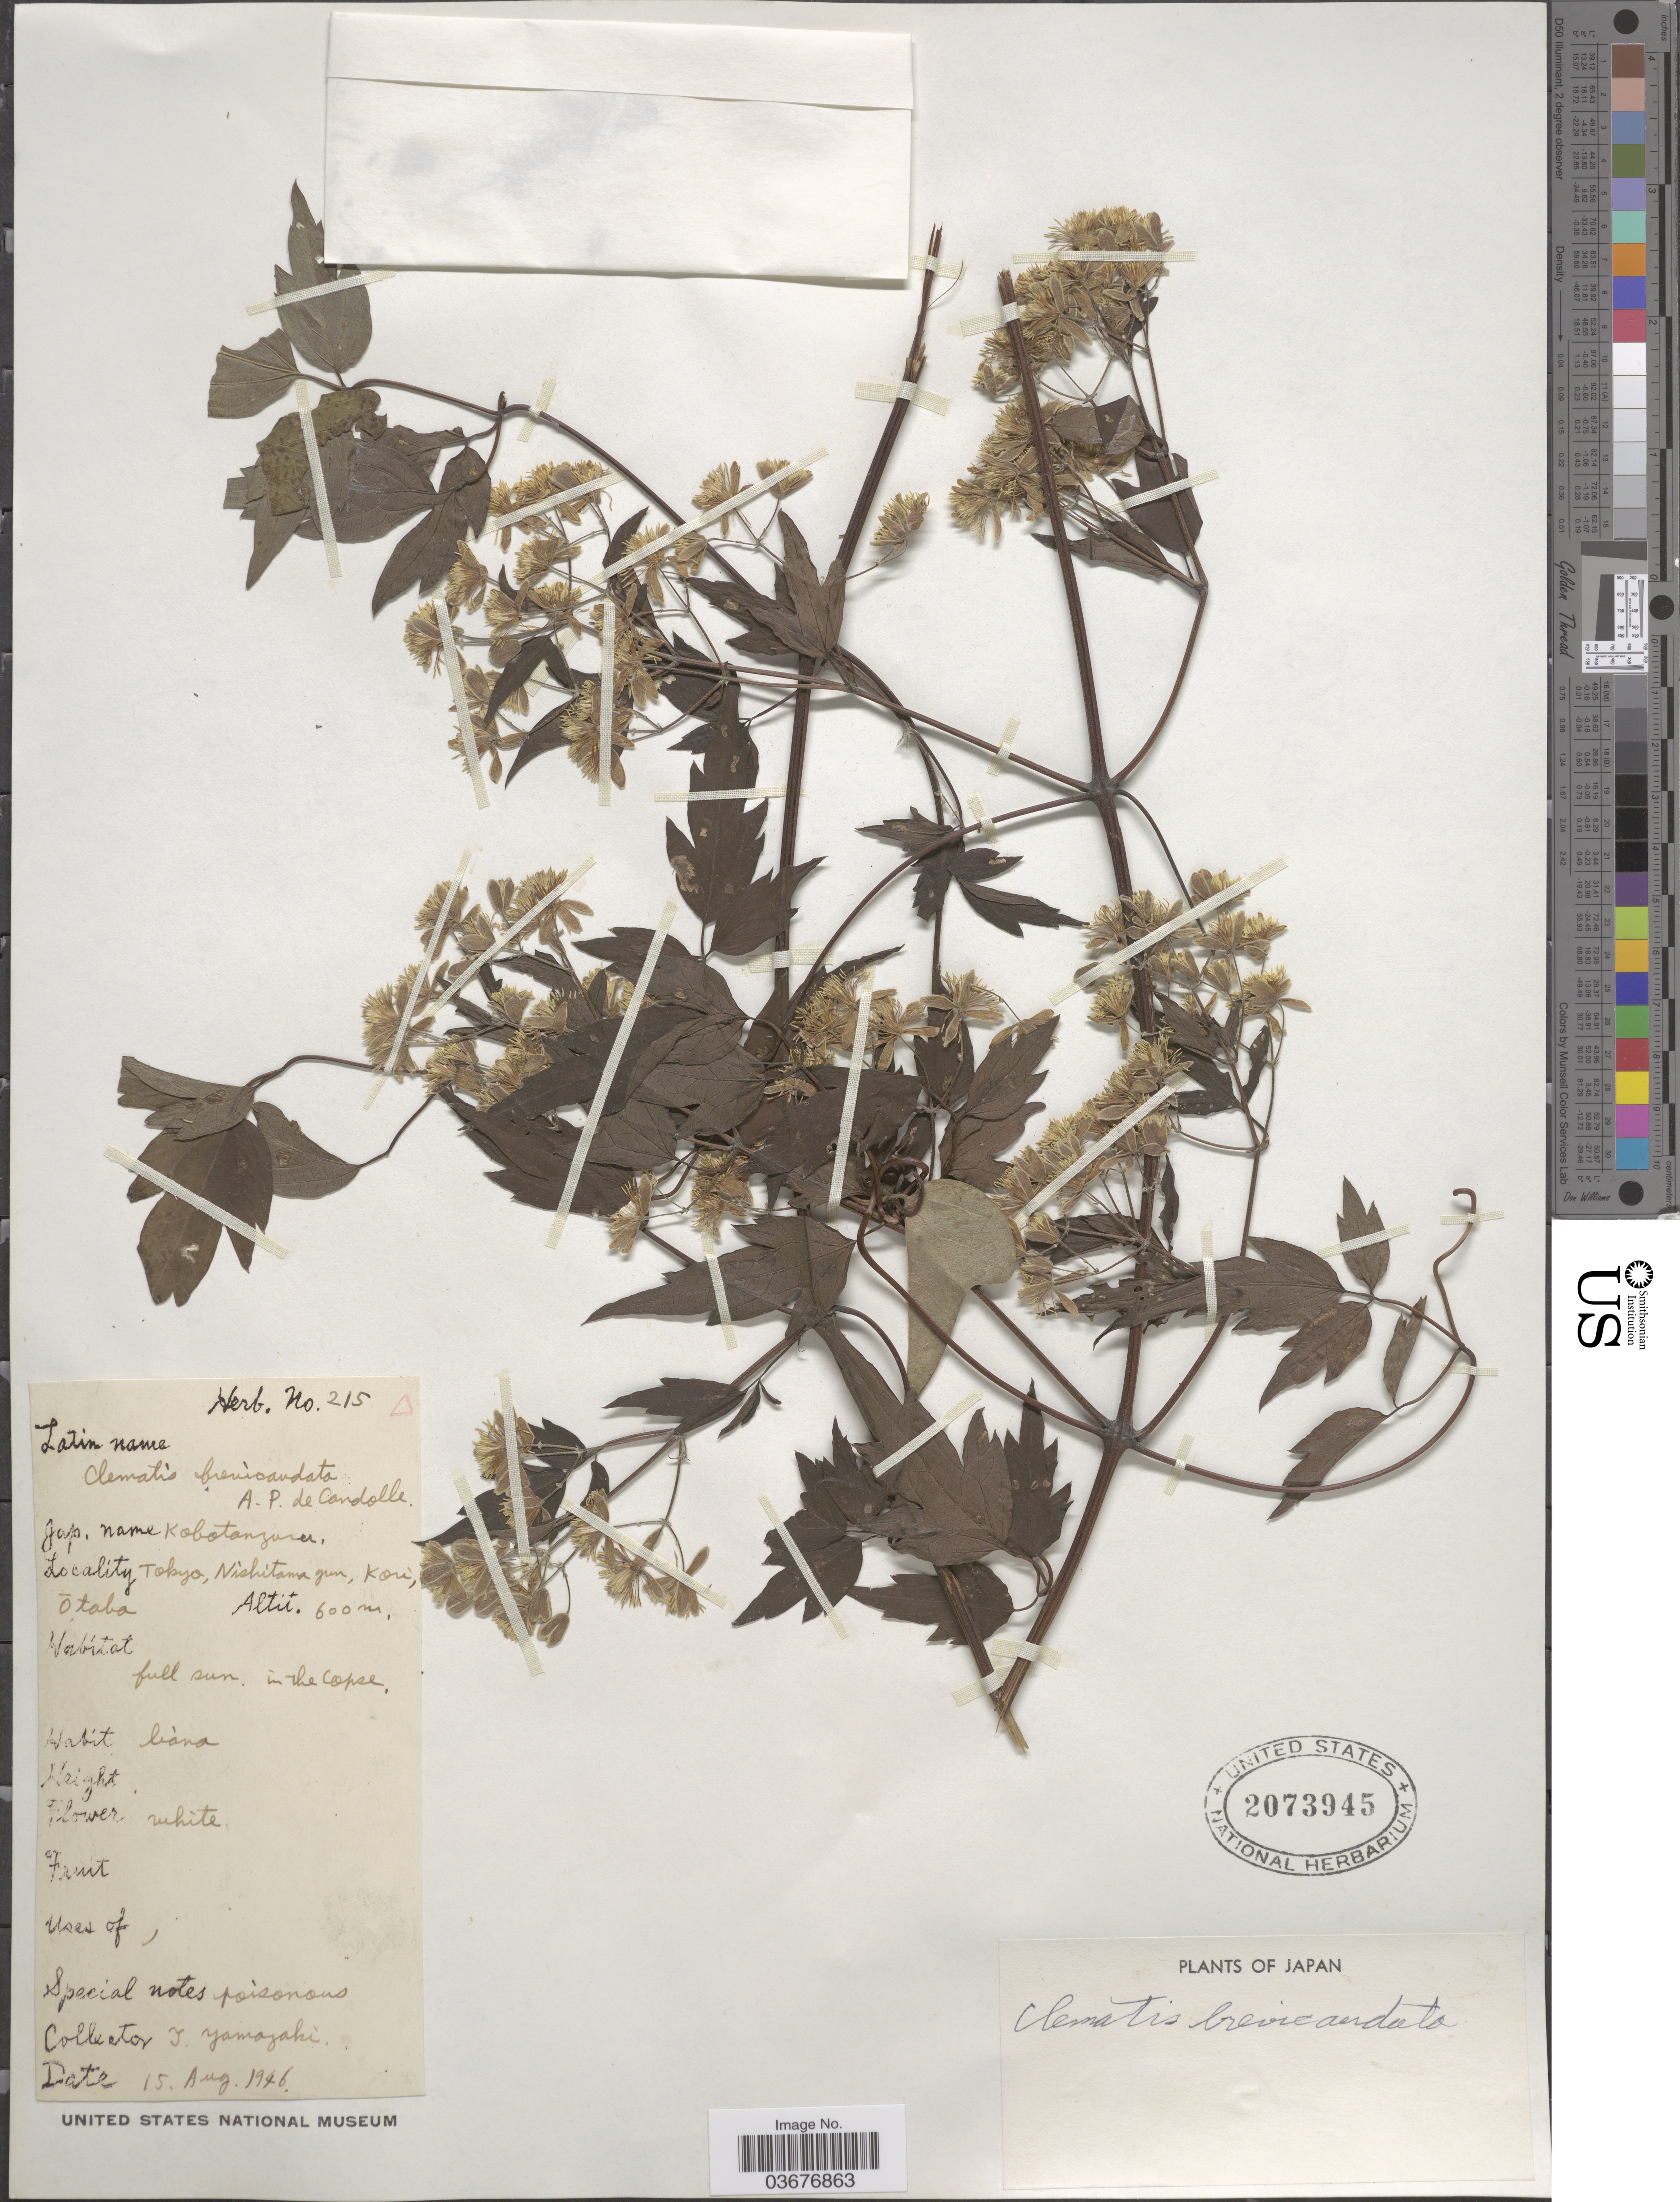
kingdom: Plantae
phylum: Tracheophyta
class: Magnoliopsida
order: Ranunculales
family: Ranunculaceae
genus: Clematis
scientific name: Clematis brevicaudata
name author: DC.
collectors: T. Yamazaki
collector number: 215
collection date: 1946-08-15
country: Japan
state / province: Tokyo, Federal City of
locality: Nishitama gun, Kori, Ōtaba.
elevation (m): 600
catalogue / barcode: US 2073945